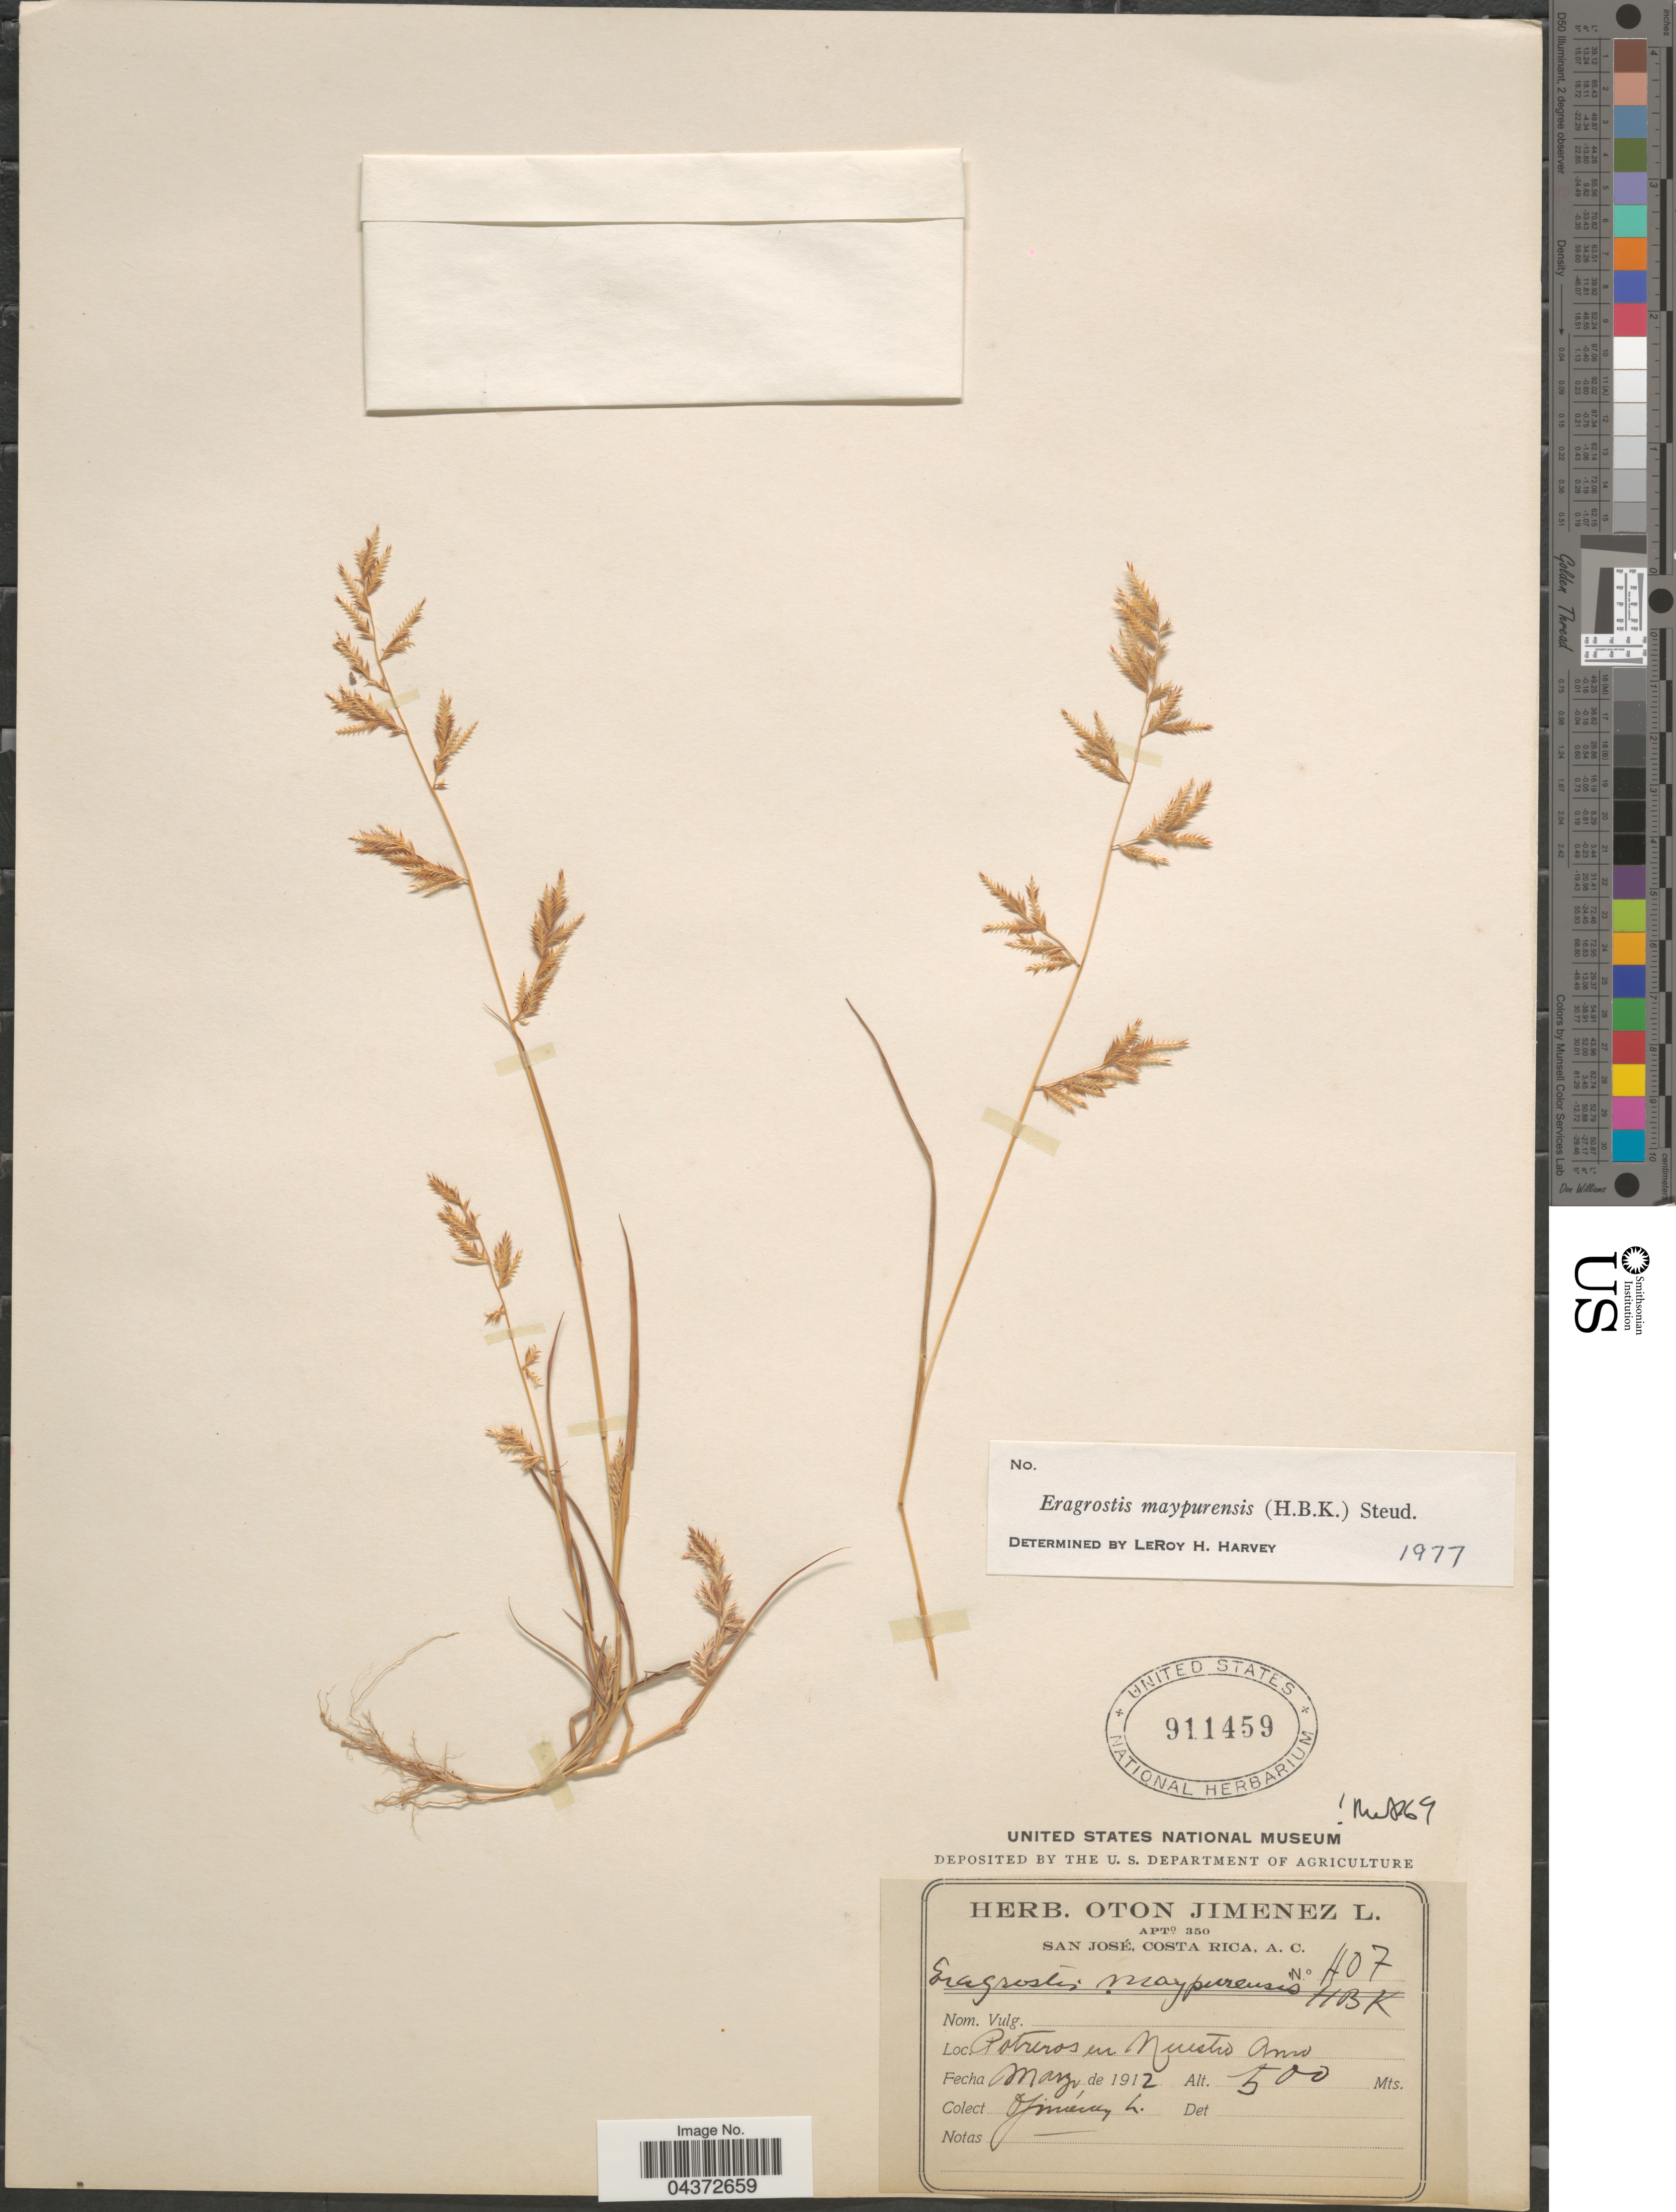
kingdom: Plantae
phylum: Tracheophyta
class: Liliopsida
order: Poales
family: Poaceae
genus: Eragrostis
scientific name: Eragrostis maypurensis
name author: (Kunth) Steud.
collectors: O. Jiménez L.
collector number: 407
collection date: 1912-03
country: Costa Rica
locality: Potreros en Nuestro Amo.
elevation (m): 500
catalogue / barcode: US 911459